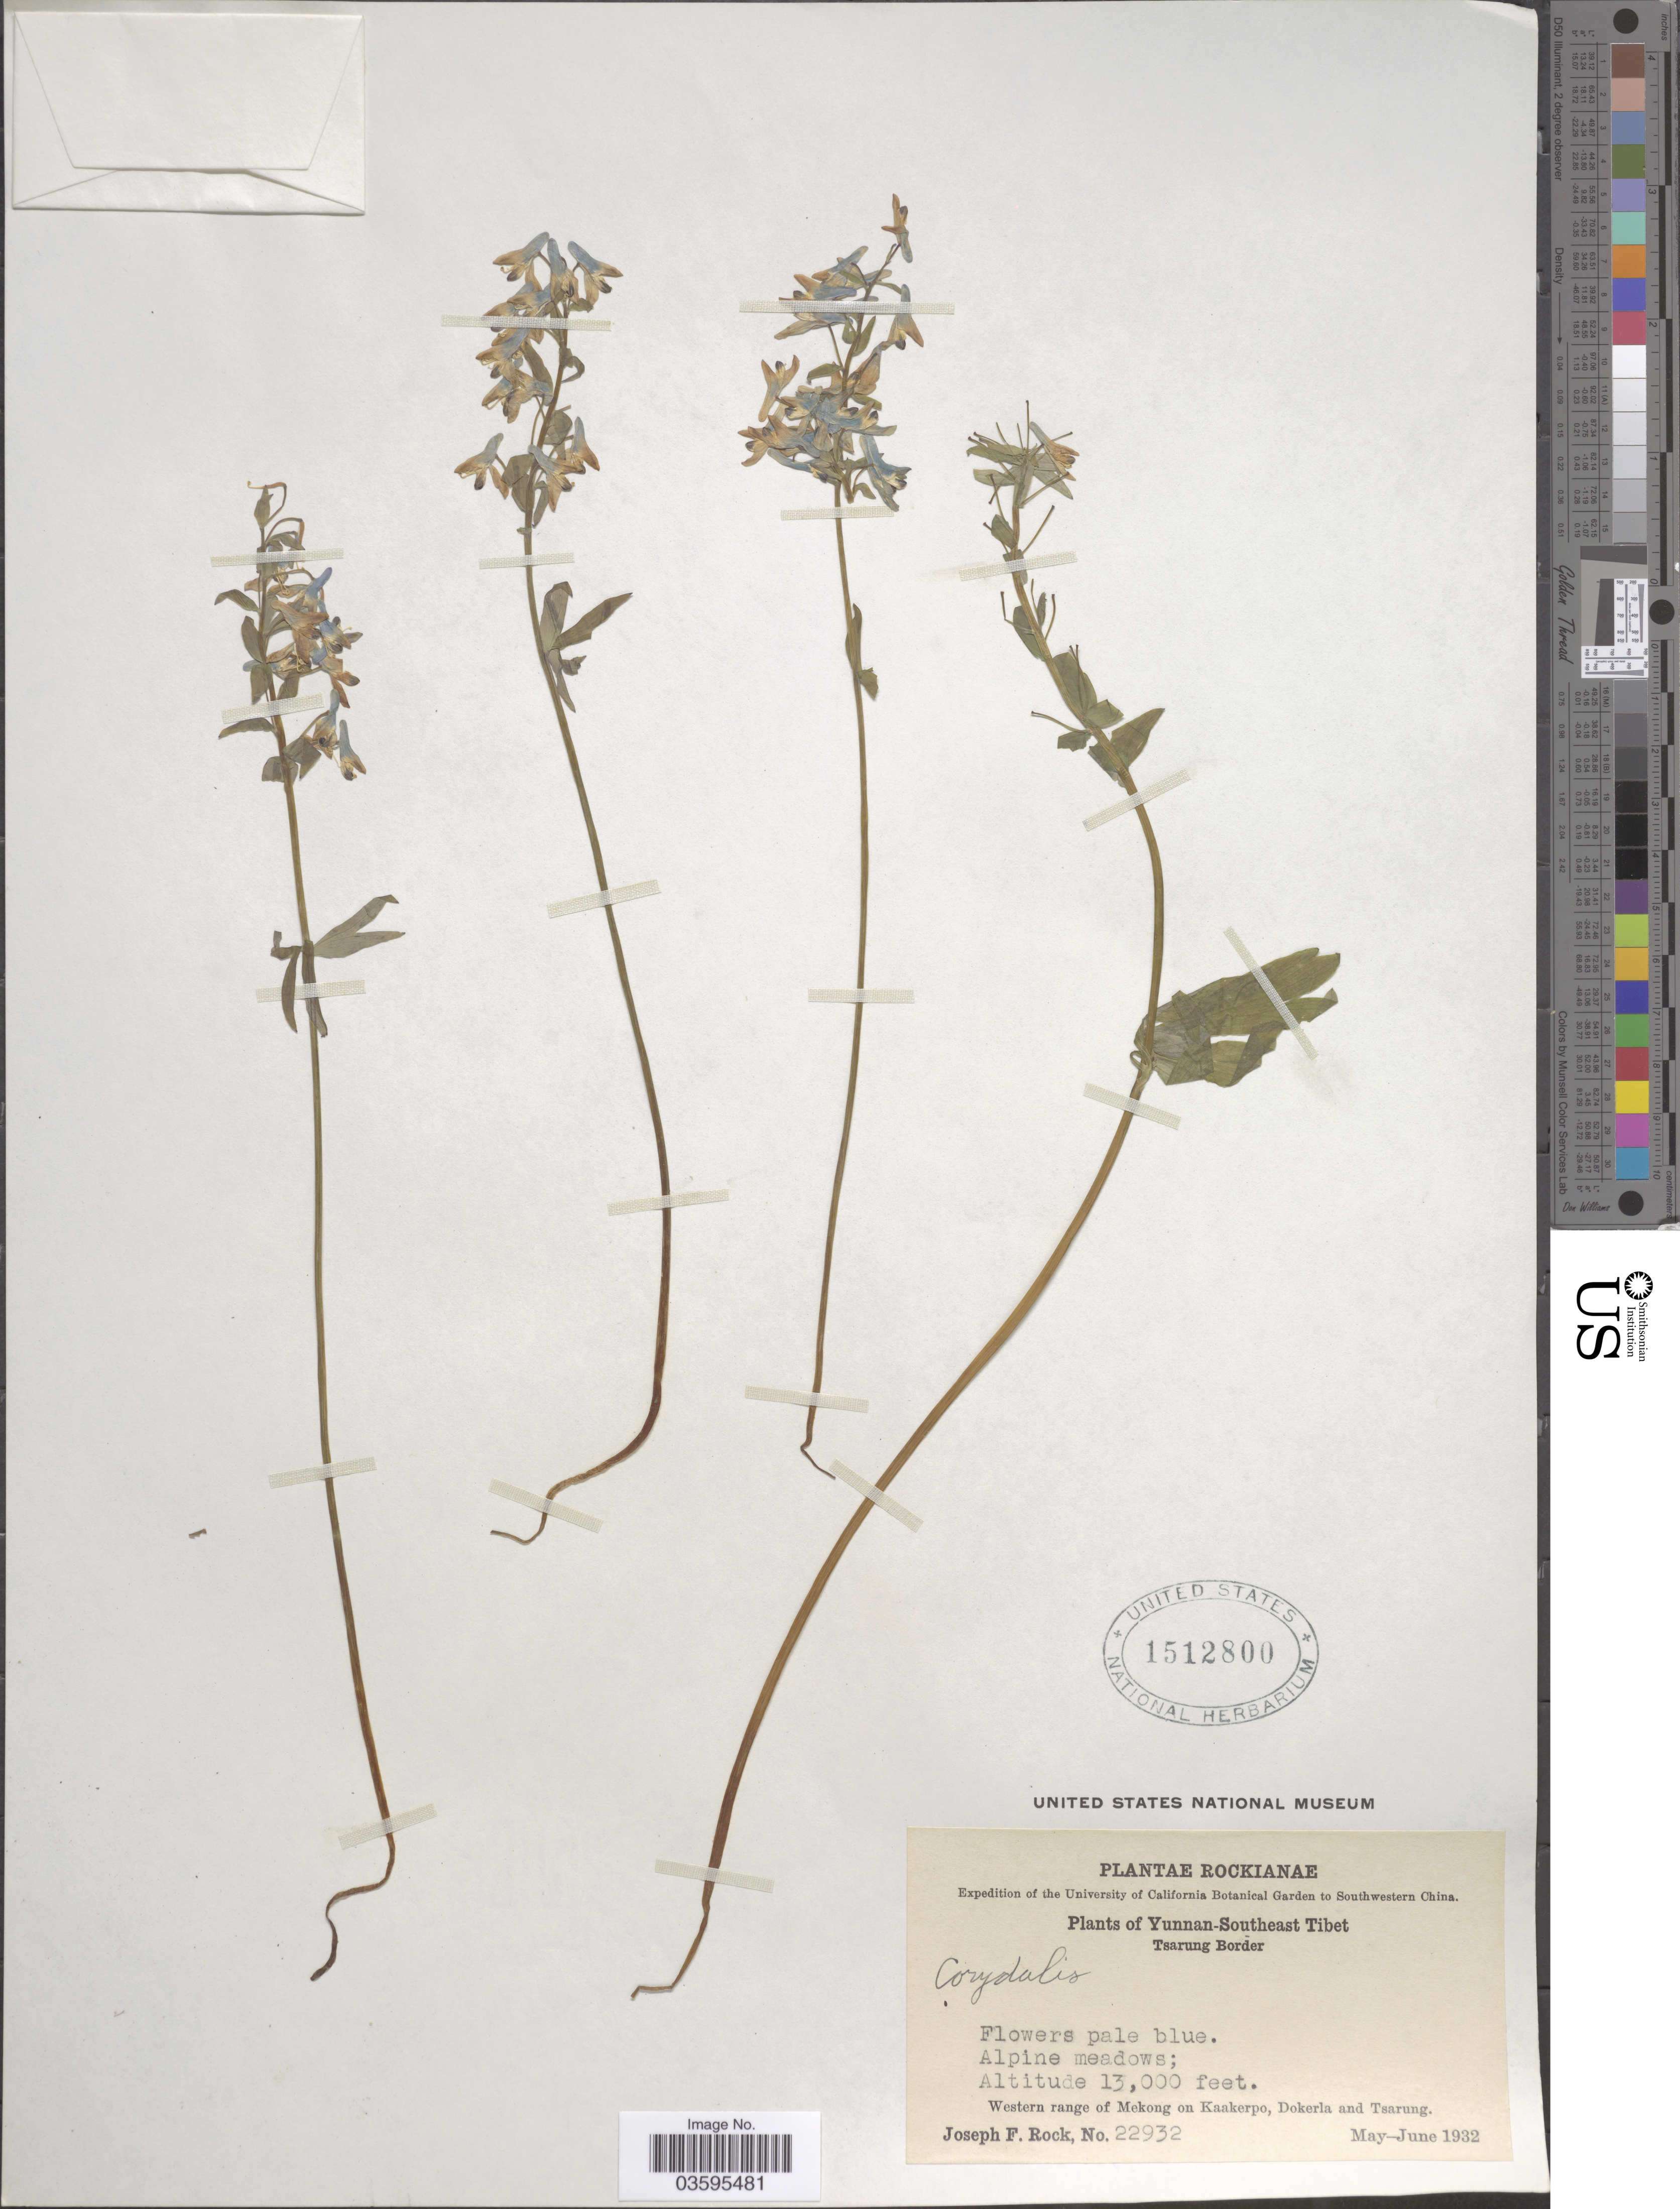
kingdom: Plantae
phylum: Tracheophyta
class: Magnoliopsida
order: Ranunculales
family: Papaveraceae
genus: Corydalis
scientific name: Corydalis sp.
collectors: J. F. Rock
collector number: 22932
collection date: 1932-05/1932-06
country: China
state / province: Yunnan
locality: Southwestern China. Southeast Tibet. Tsarung Border. Western range of Mekong on Kaakerpo, Dokerla and Tsarung.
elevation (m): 3962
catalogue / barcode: US 1512800